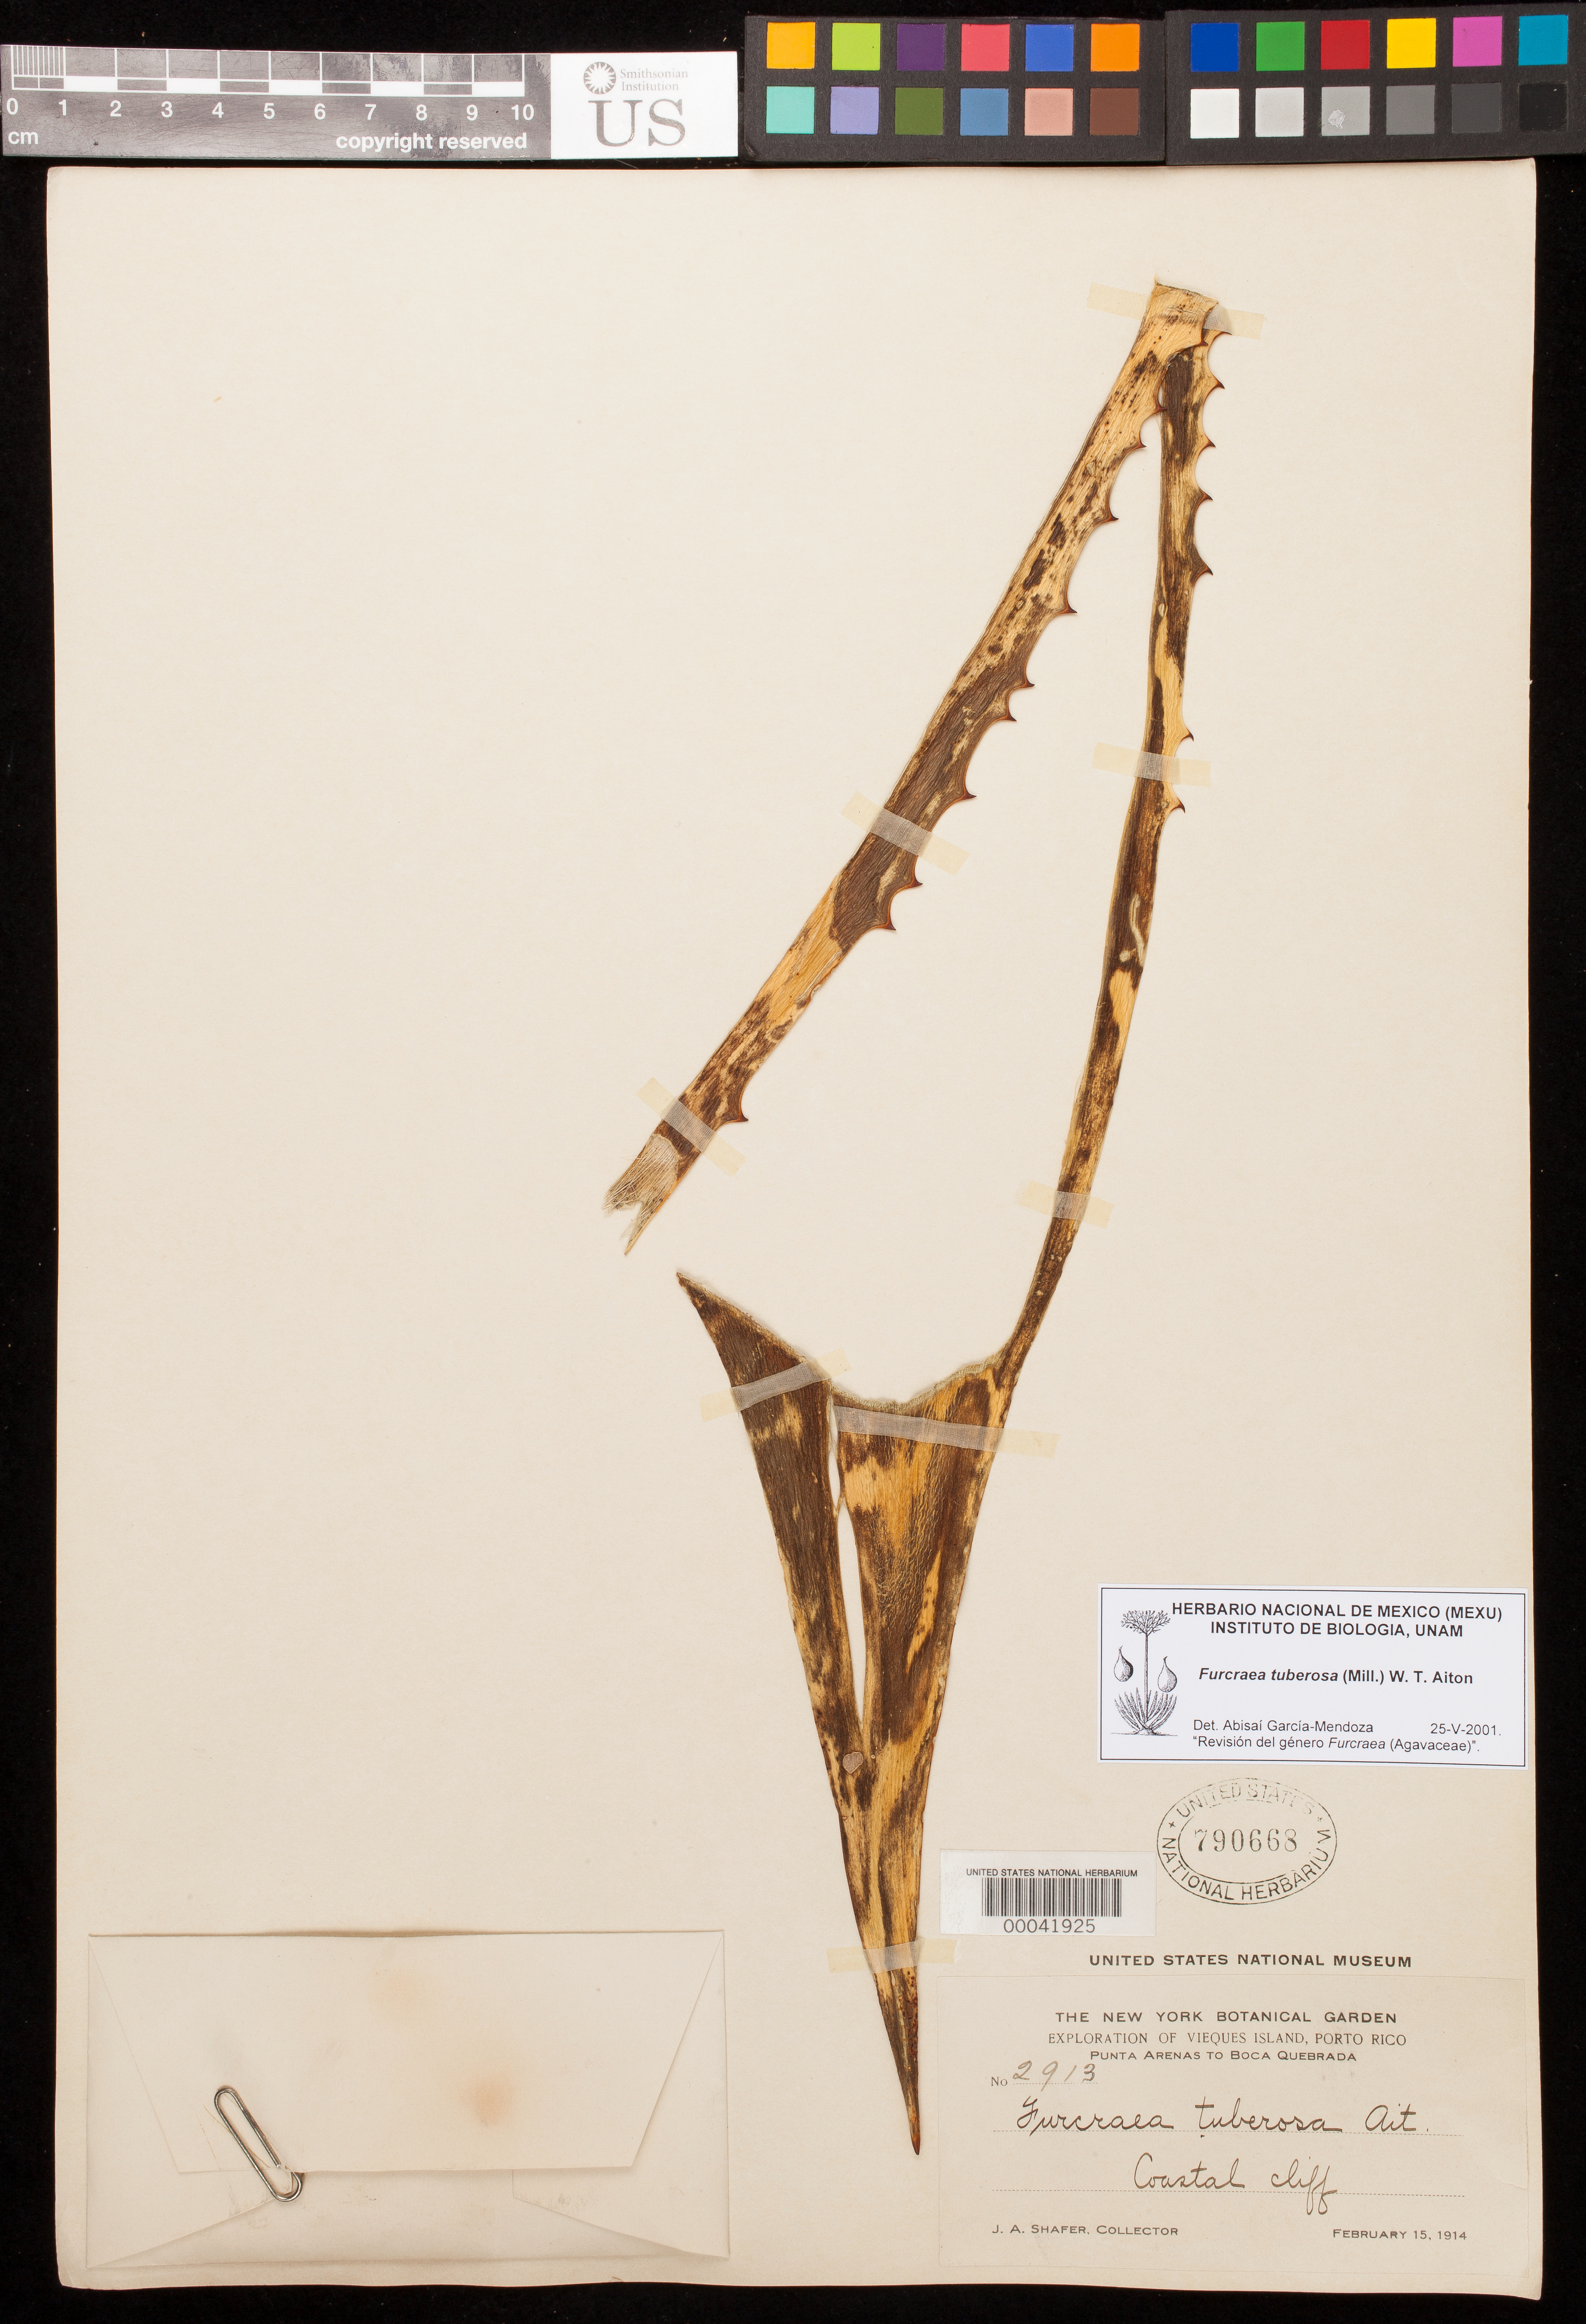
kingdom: Plantae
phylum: Tracheophyta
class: Liliopsida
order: Asparagales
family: Asparagaceae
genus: Furcraea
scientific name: Furcraea tuberosa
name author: (Mill.) W.T. Aiton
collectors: J. A. Shafer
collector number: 2913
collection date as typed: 15 Feb 1914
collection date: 1914-02-15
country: Puerto Rico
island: Greater Antilles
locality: Vieques, punta arenas to boca quebrada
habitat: Coastal cliff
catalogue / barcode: US 790668